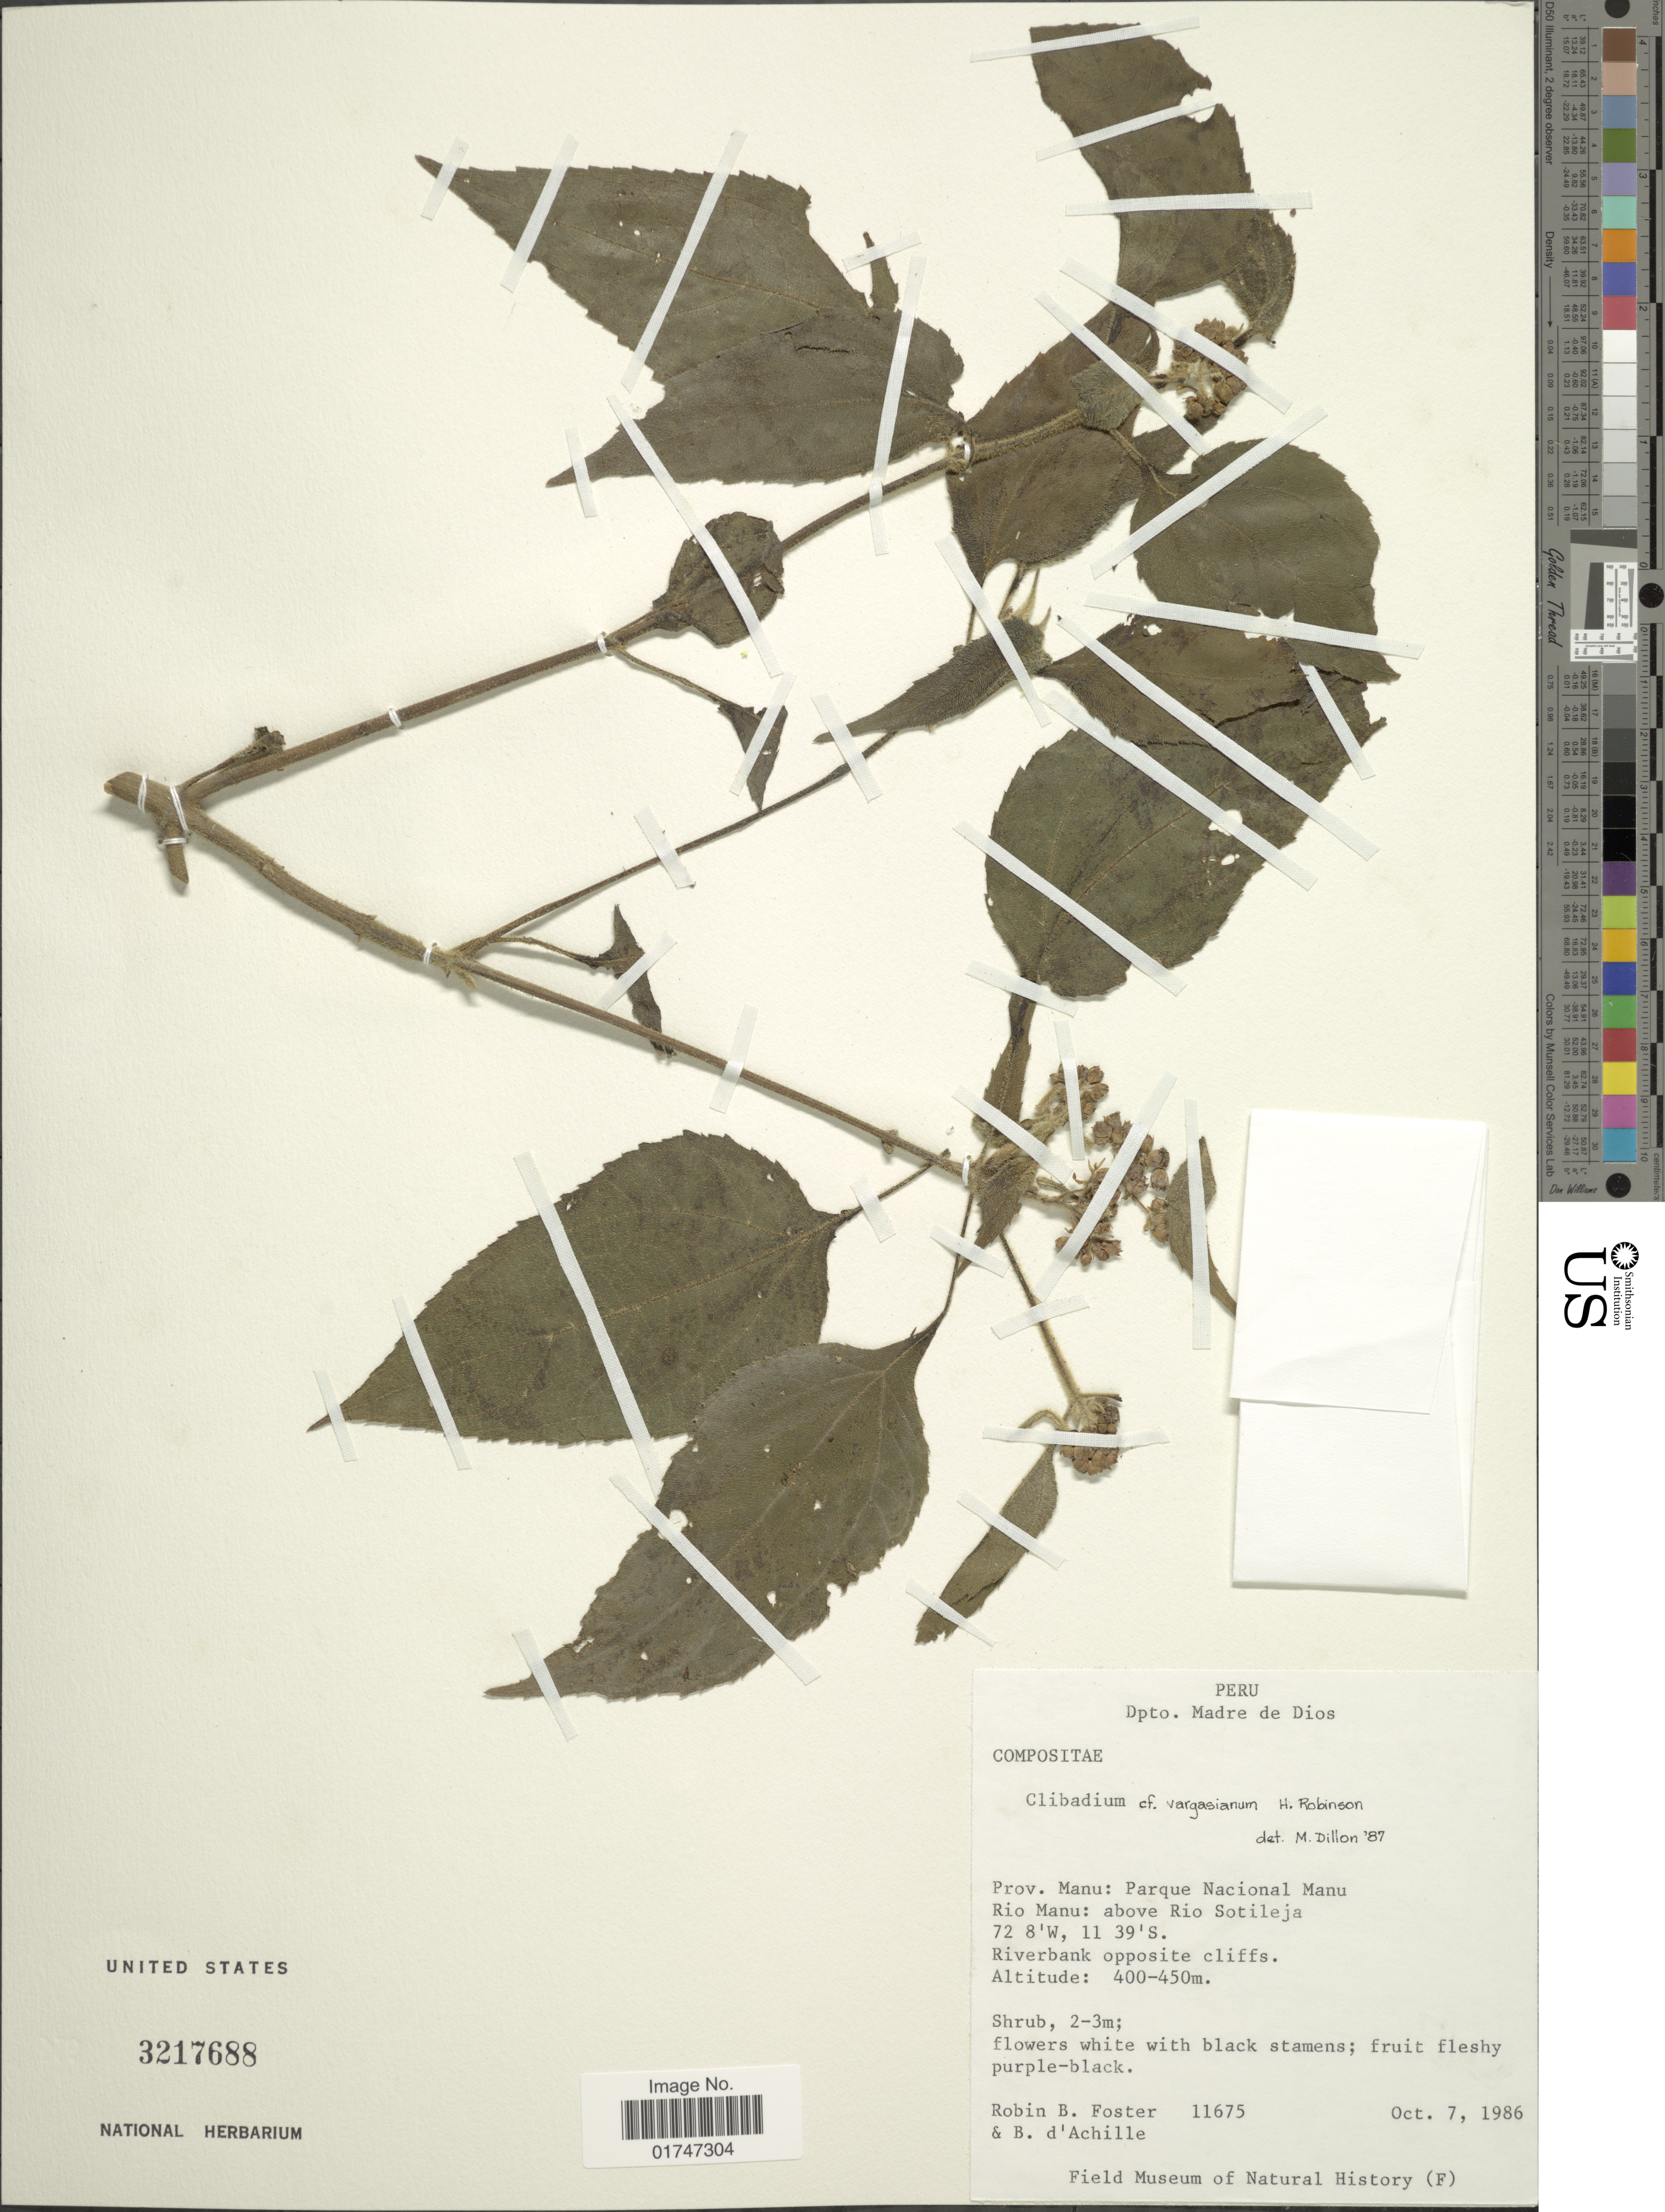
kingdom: Plantae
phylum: Tracheophyta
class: Magnoliopsida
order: Asterales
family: Asteraceae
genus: Clibadium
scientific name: Clibadium vargasianum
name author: H. Rob.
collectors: R. B. Foster & B. d'Achille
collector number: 11675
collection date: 1986-10-07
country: Peru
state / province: Madre de Dios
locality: Prov. Manu: Parque Nacional Manu. Rio Manu: above Rio Sotileja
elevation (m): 400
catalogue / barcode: US 3217688